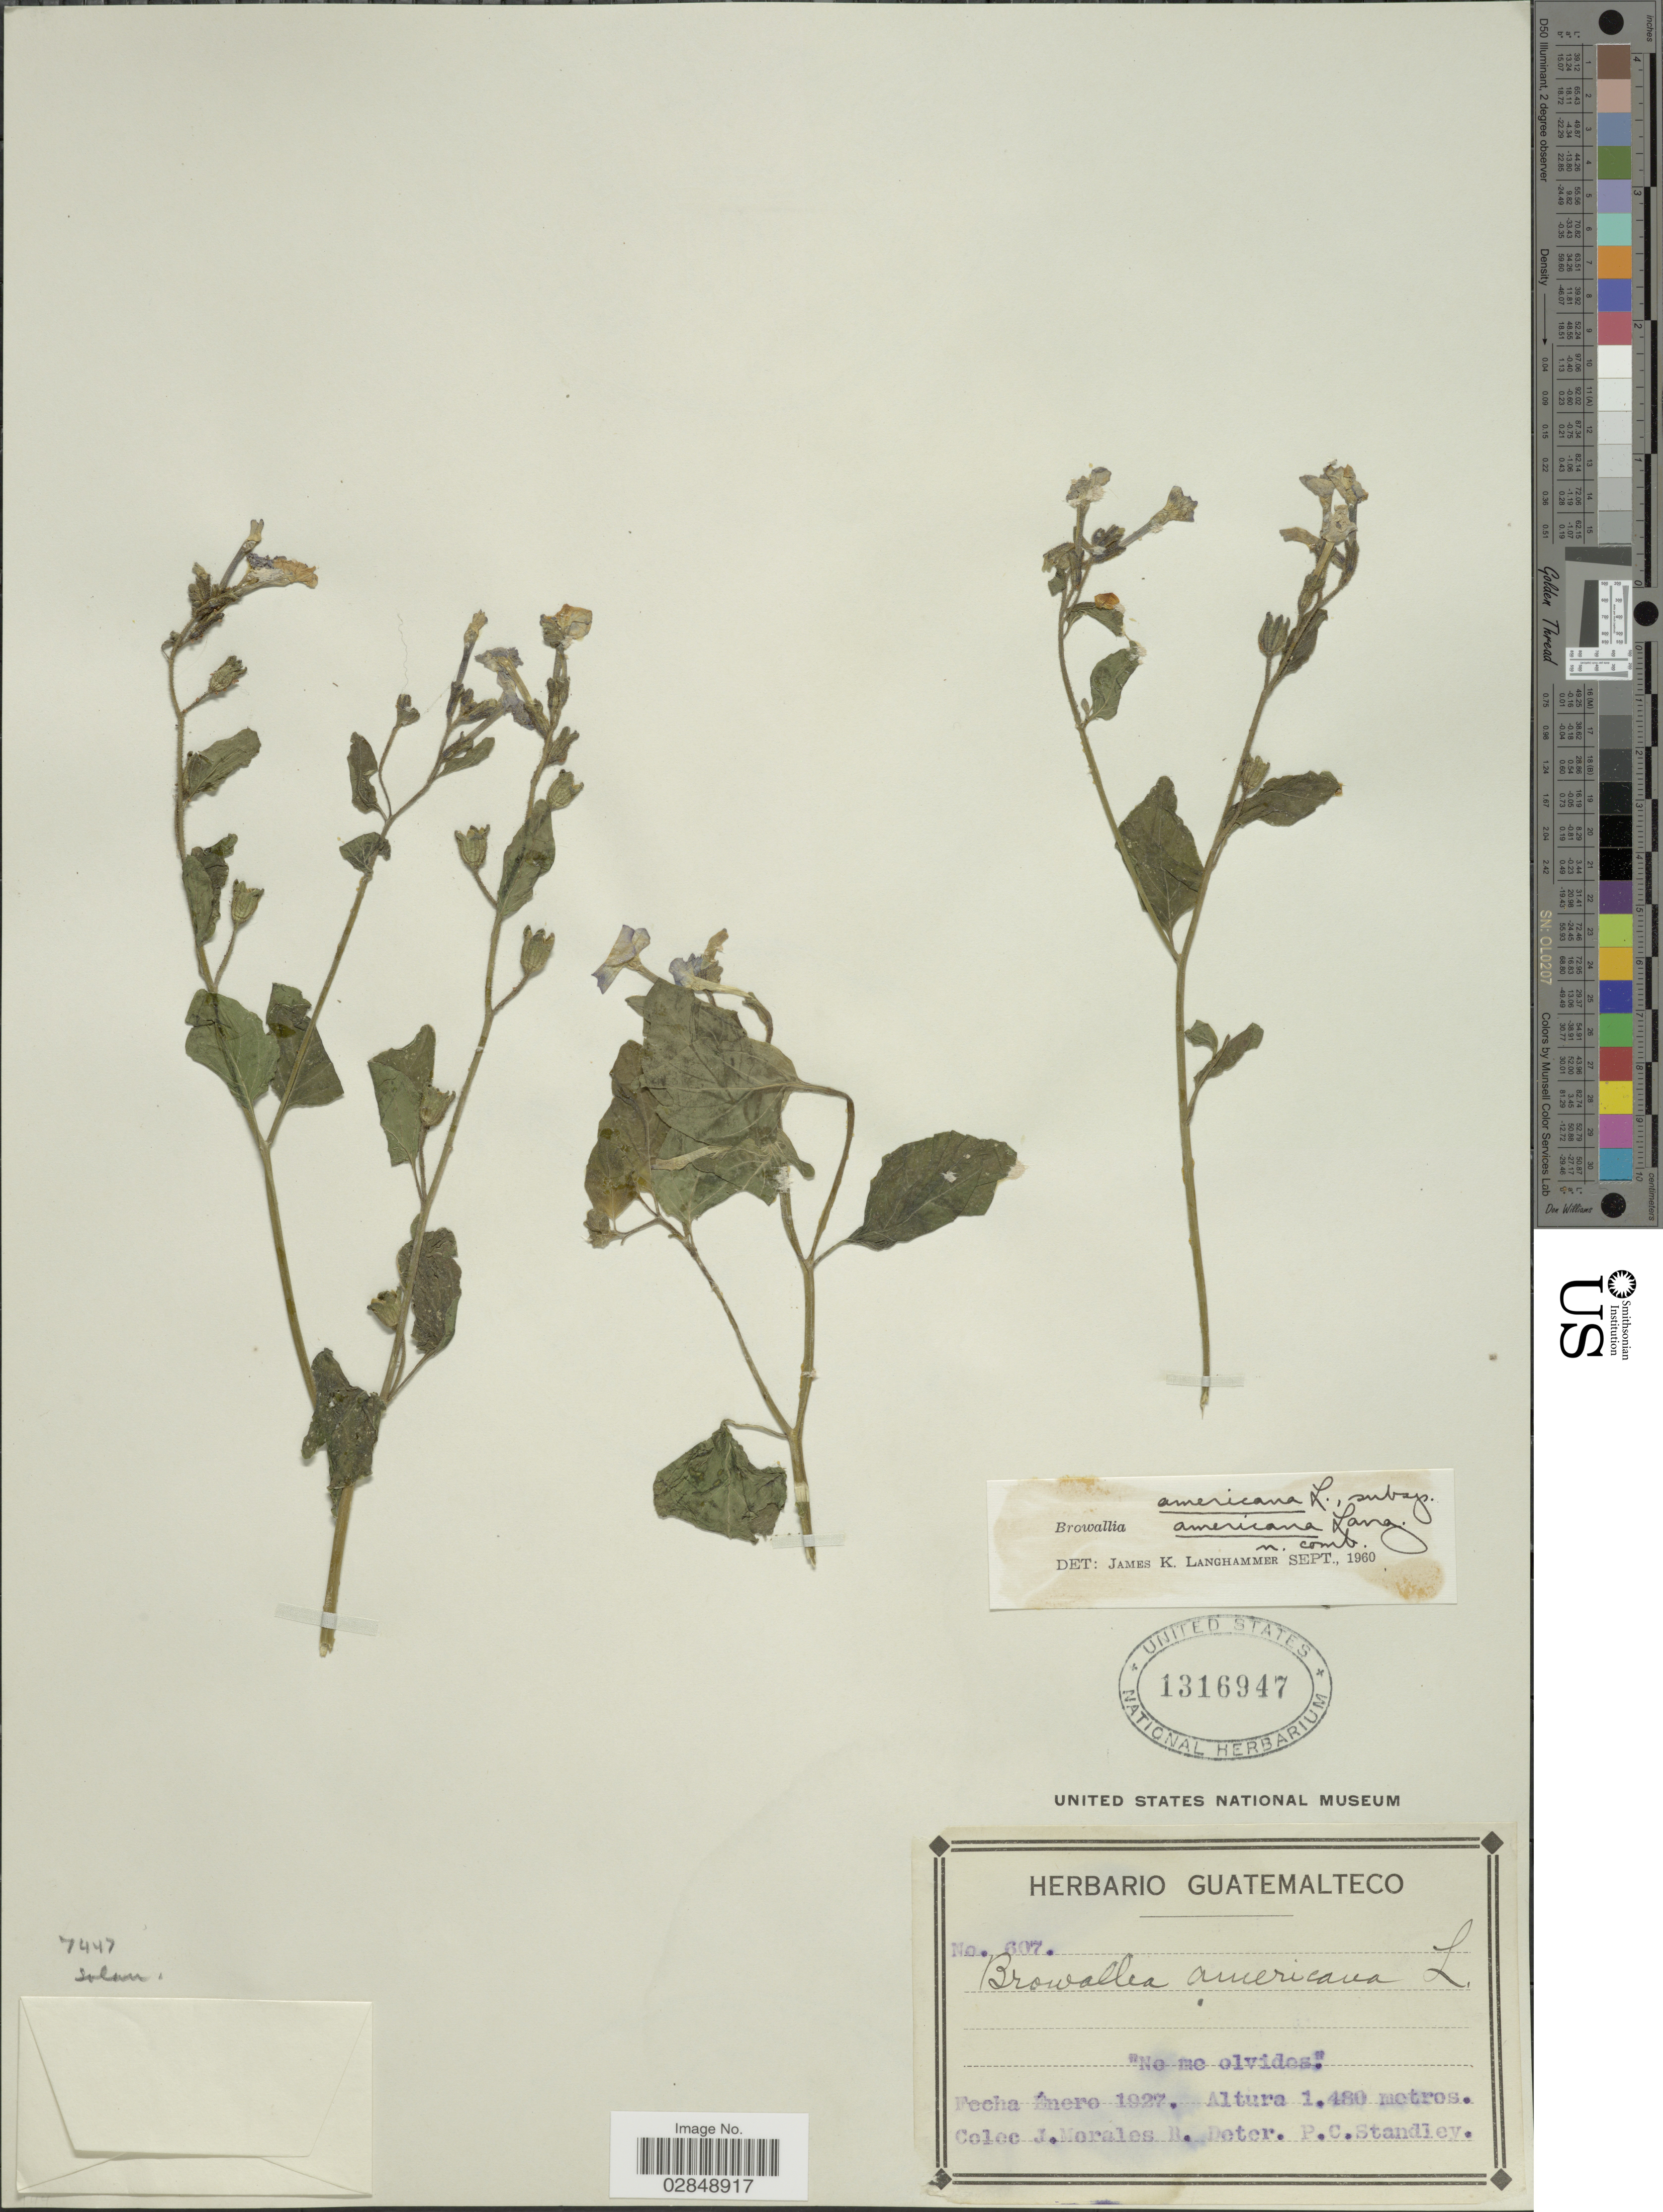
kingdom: Plantae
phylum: Tracheophyta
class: Magnoliopsida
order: Solanales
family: Solanaceae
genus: Browallia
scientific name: Browallia americana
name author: L.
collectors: P. C. Standley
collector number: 607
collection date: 1927-01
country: Guatemala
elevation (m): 1480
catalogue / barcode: US 1316947